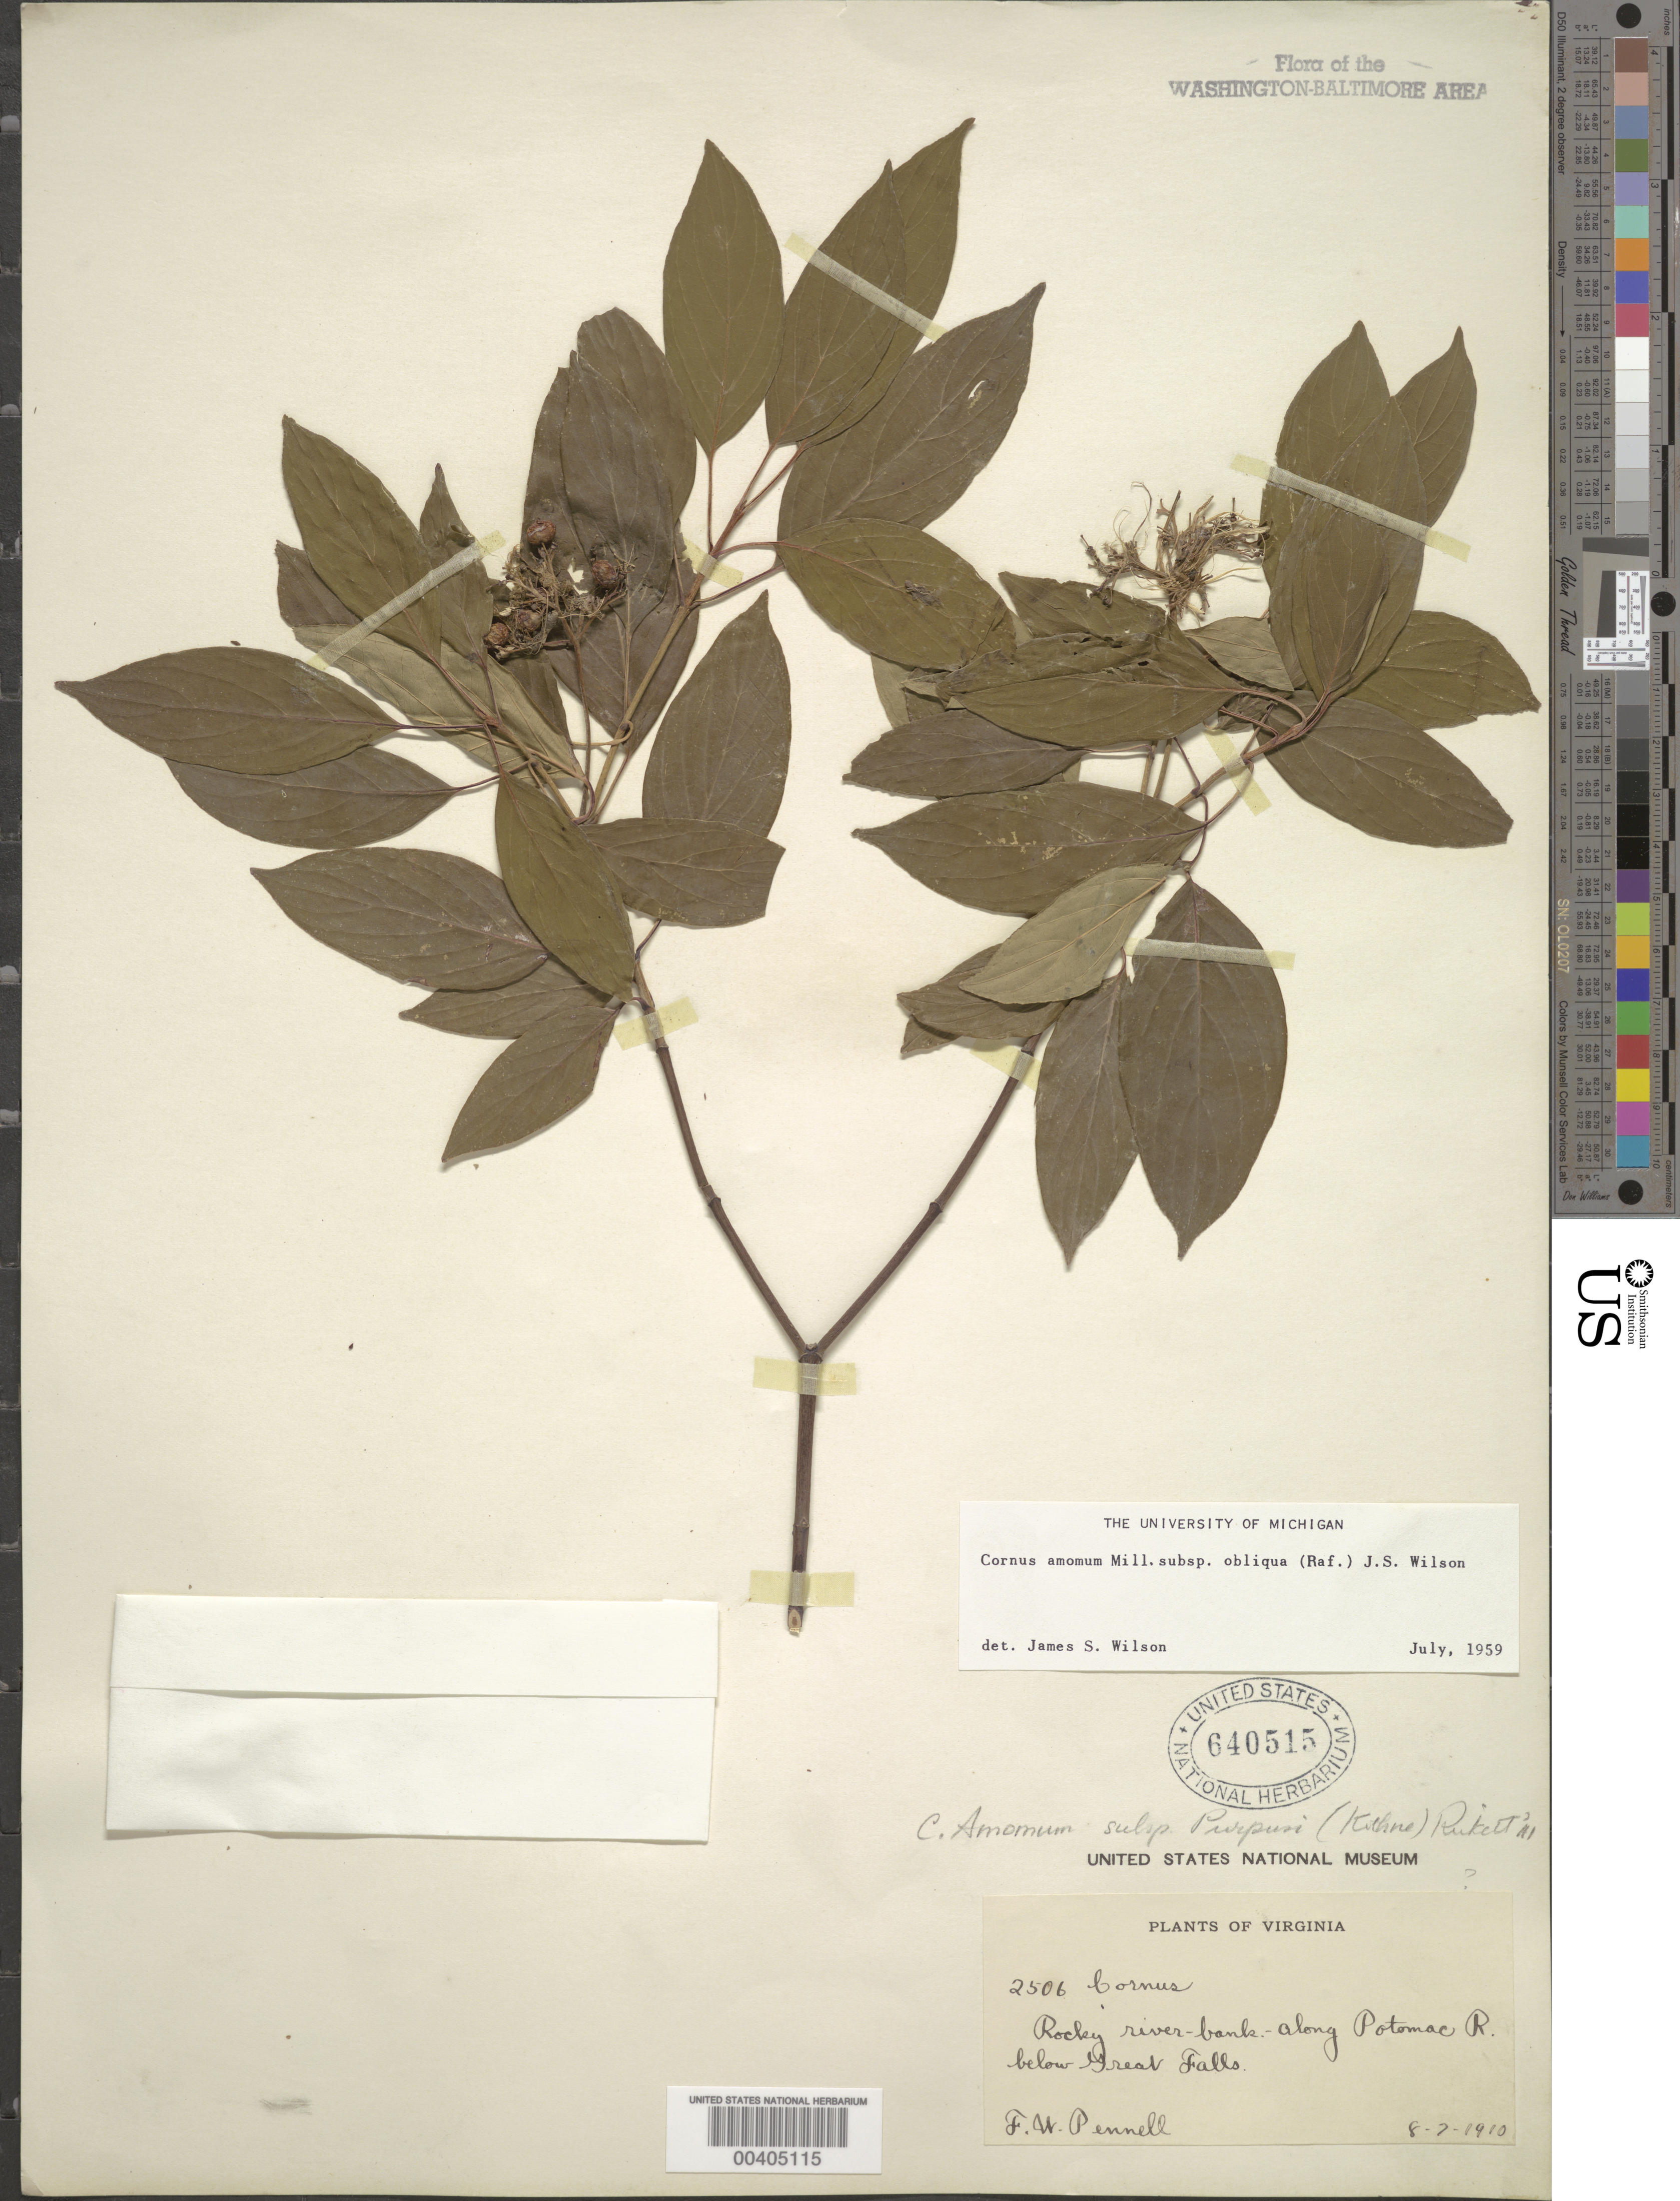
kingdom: Plantae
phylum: Tracheophyta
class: Magnoliopsida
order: Cornales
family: Cornaceae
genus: Cornus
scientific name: Cornus amomum subsp. obliqua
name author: (Raf.) J.S. Wilson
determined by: Wilson, J. S., (MICH), University of Michigan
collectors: F. W. Pennell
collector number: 2506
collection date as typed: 07 Aug 1910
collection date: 1910-08-07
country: United States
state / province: Virginia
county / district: Fairfax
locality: Potomac River below Great Falls C. & O. Canal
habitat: Rocky river bank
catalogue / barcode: US 640515